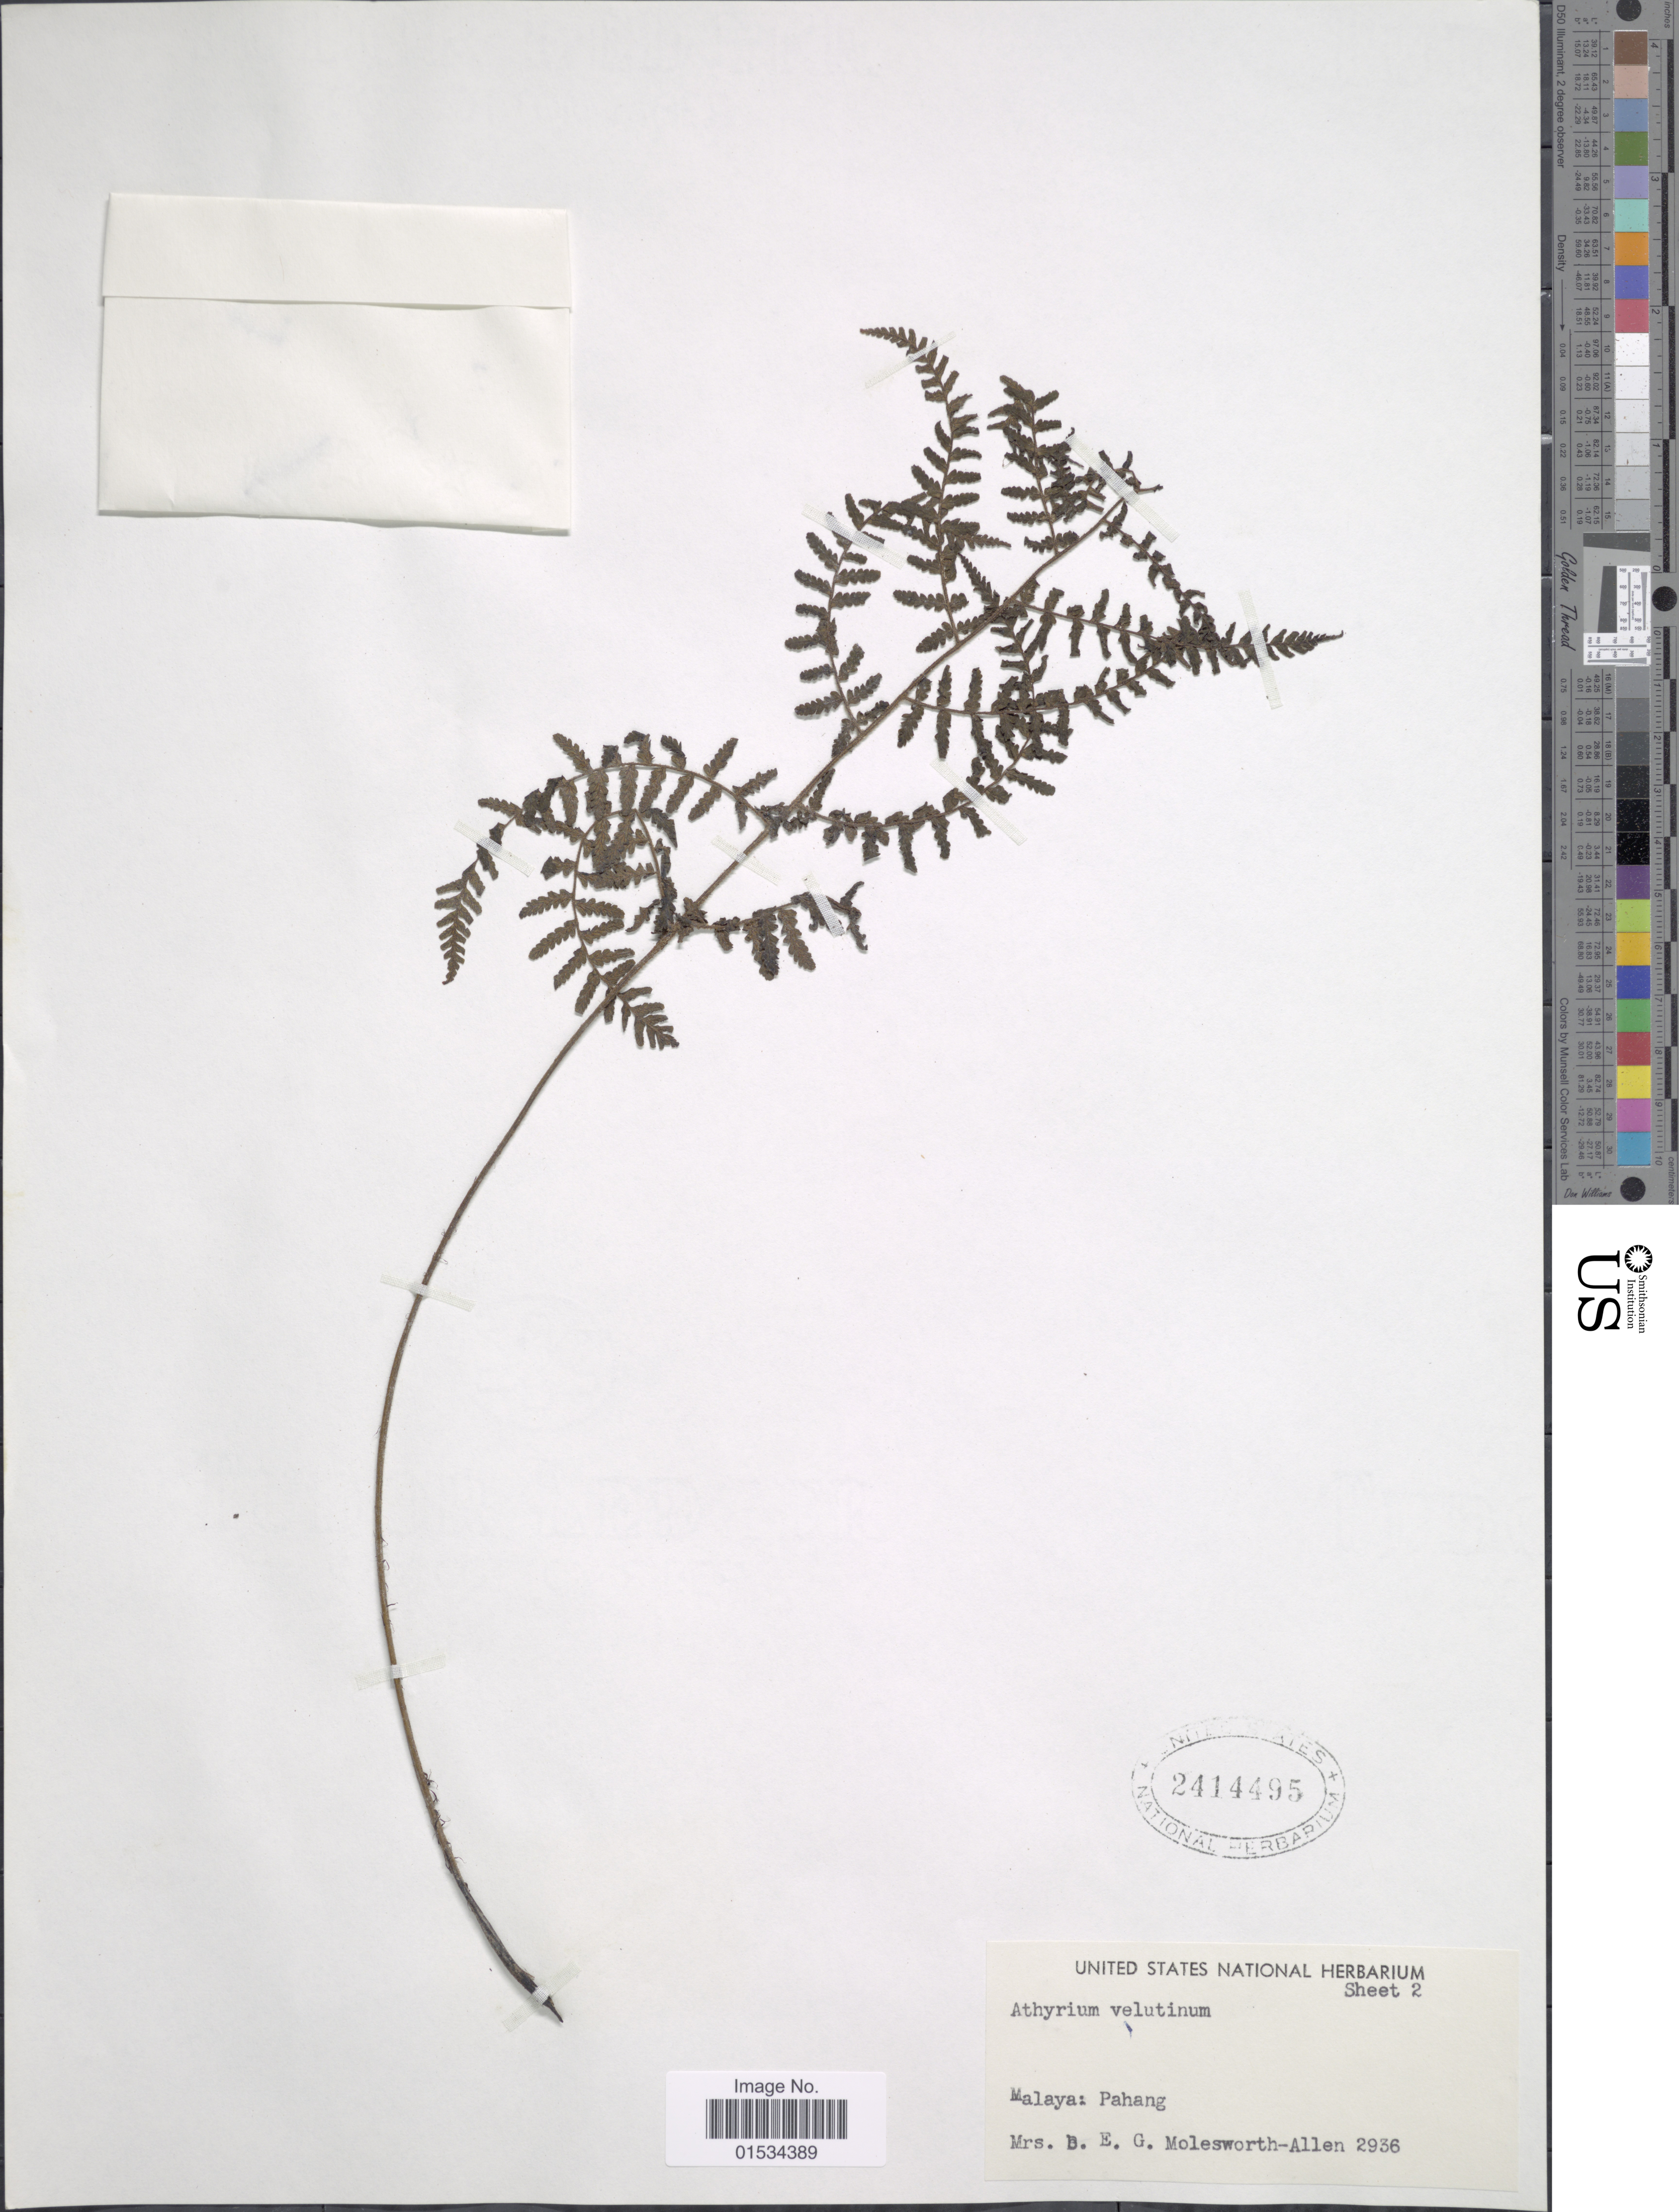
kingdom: Plantae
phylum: Tracheophyta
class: Polypodiopsida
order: Polypodiales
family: Athyriaceae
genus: Diplazium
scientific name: Diplazium velutinum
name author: Holttum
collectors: Mrs. B. E. G. Molesworth-Allen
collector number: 2936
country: Malaysia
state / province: Pahang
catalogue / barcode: US 2414495